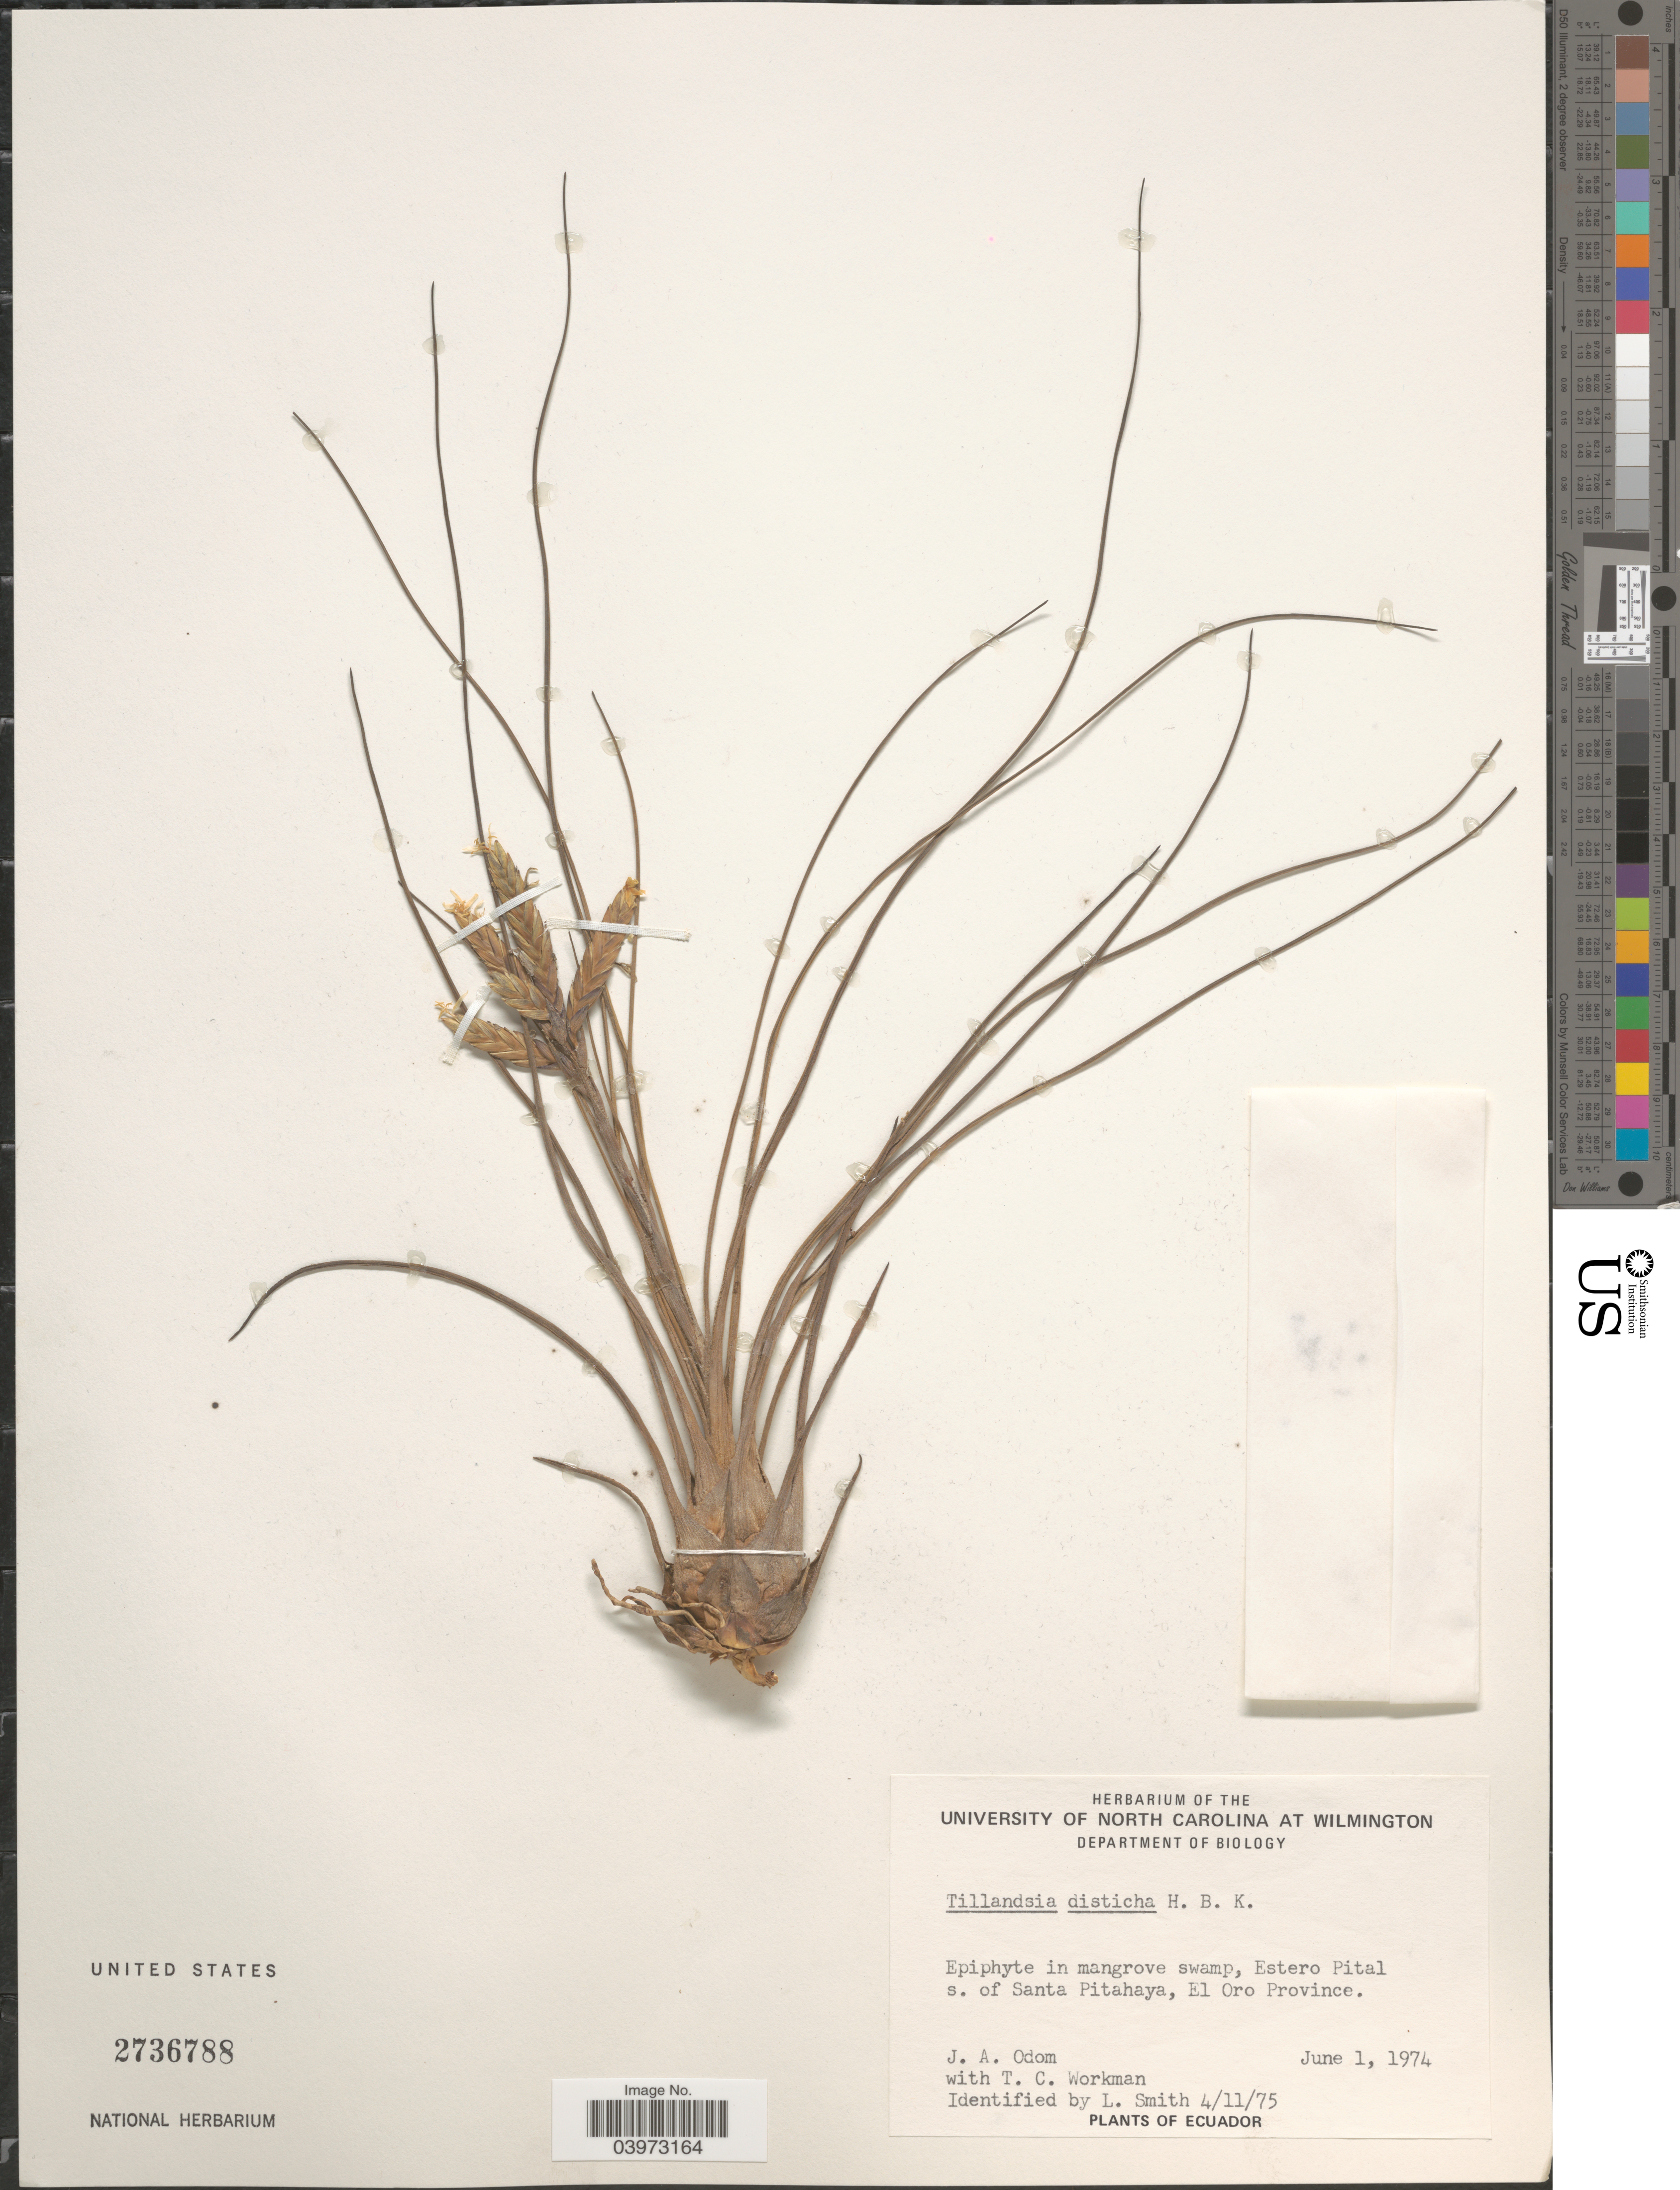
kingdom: Plantae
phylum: Tracheophyta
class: Liliopsida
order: Poales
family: Bromeliaceae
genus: Tillandsia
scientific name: Tillandsia disticha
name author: Kunth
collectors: J. Odom & T. Workman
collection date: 1974-06-01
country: Ecuador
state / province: El Oro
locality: Estero Pital s. of Santa Pitahaya.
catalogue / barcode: US 2736788